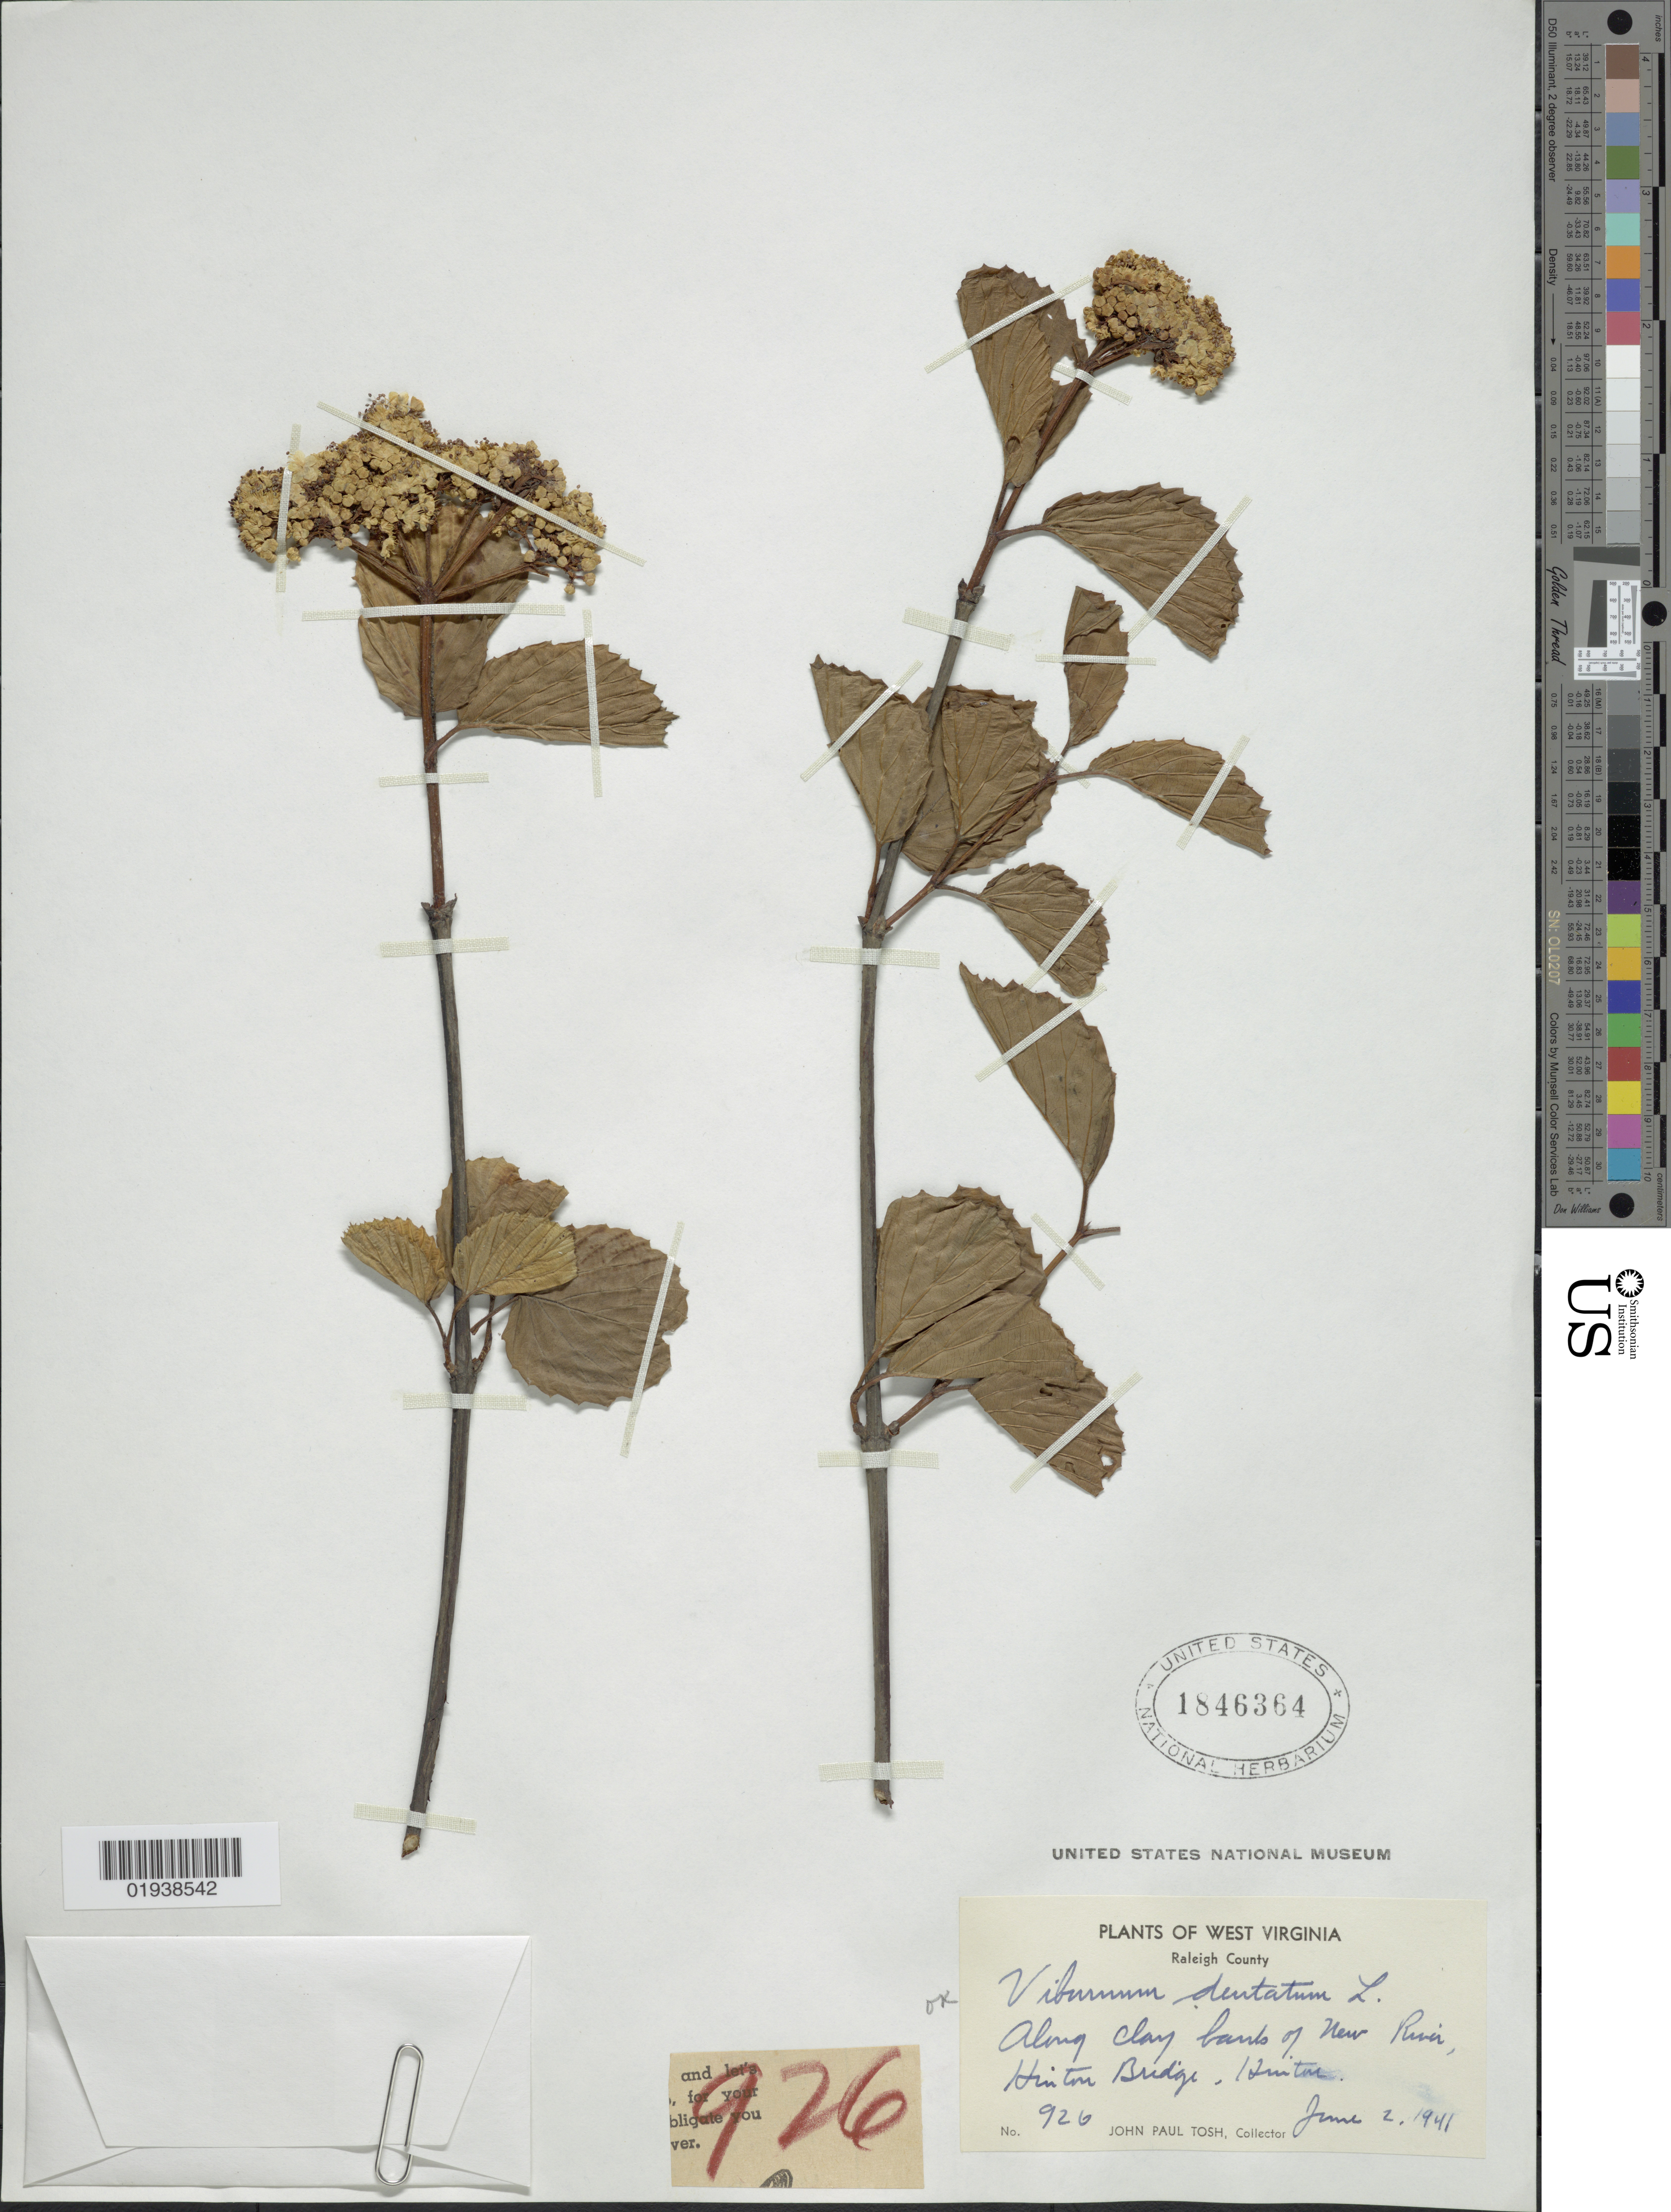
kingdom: Plantae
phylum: Tracheophyta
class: Magnoliopsida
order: Dipsacales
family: Viburnaceae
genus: Viburnum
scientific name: Viburnum dentatum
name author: L.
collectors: J. Tosh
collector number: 926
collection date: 1941-06-02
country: United States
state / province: West Virginia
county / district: Raleigh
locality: Raleigh County, Along clay bank of New River, Hinton Bridge, Hinton.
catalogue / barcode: US 1846364